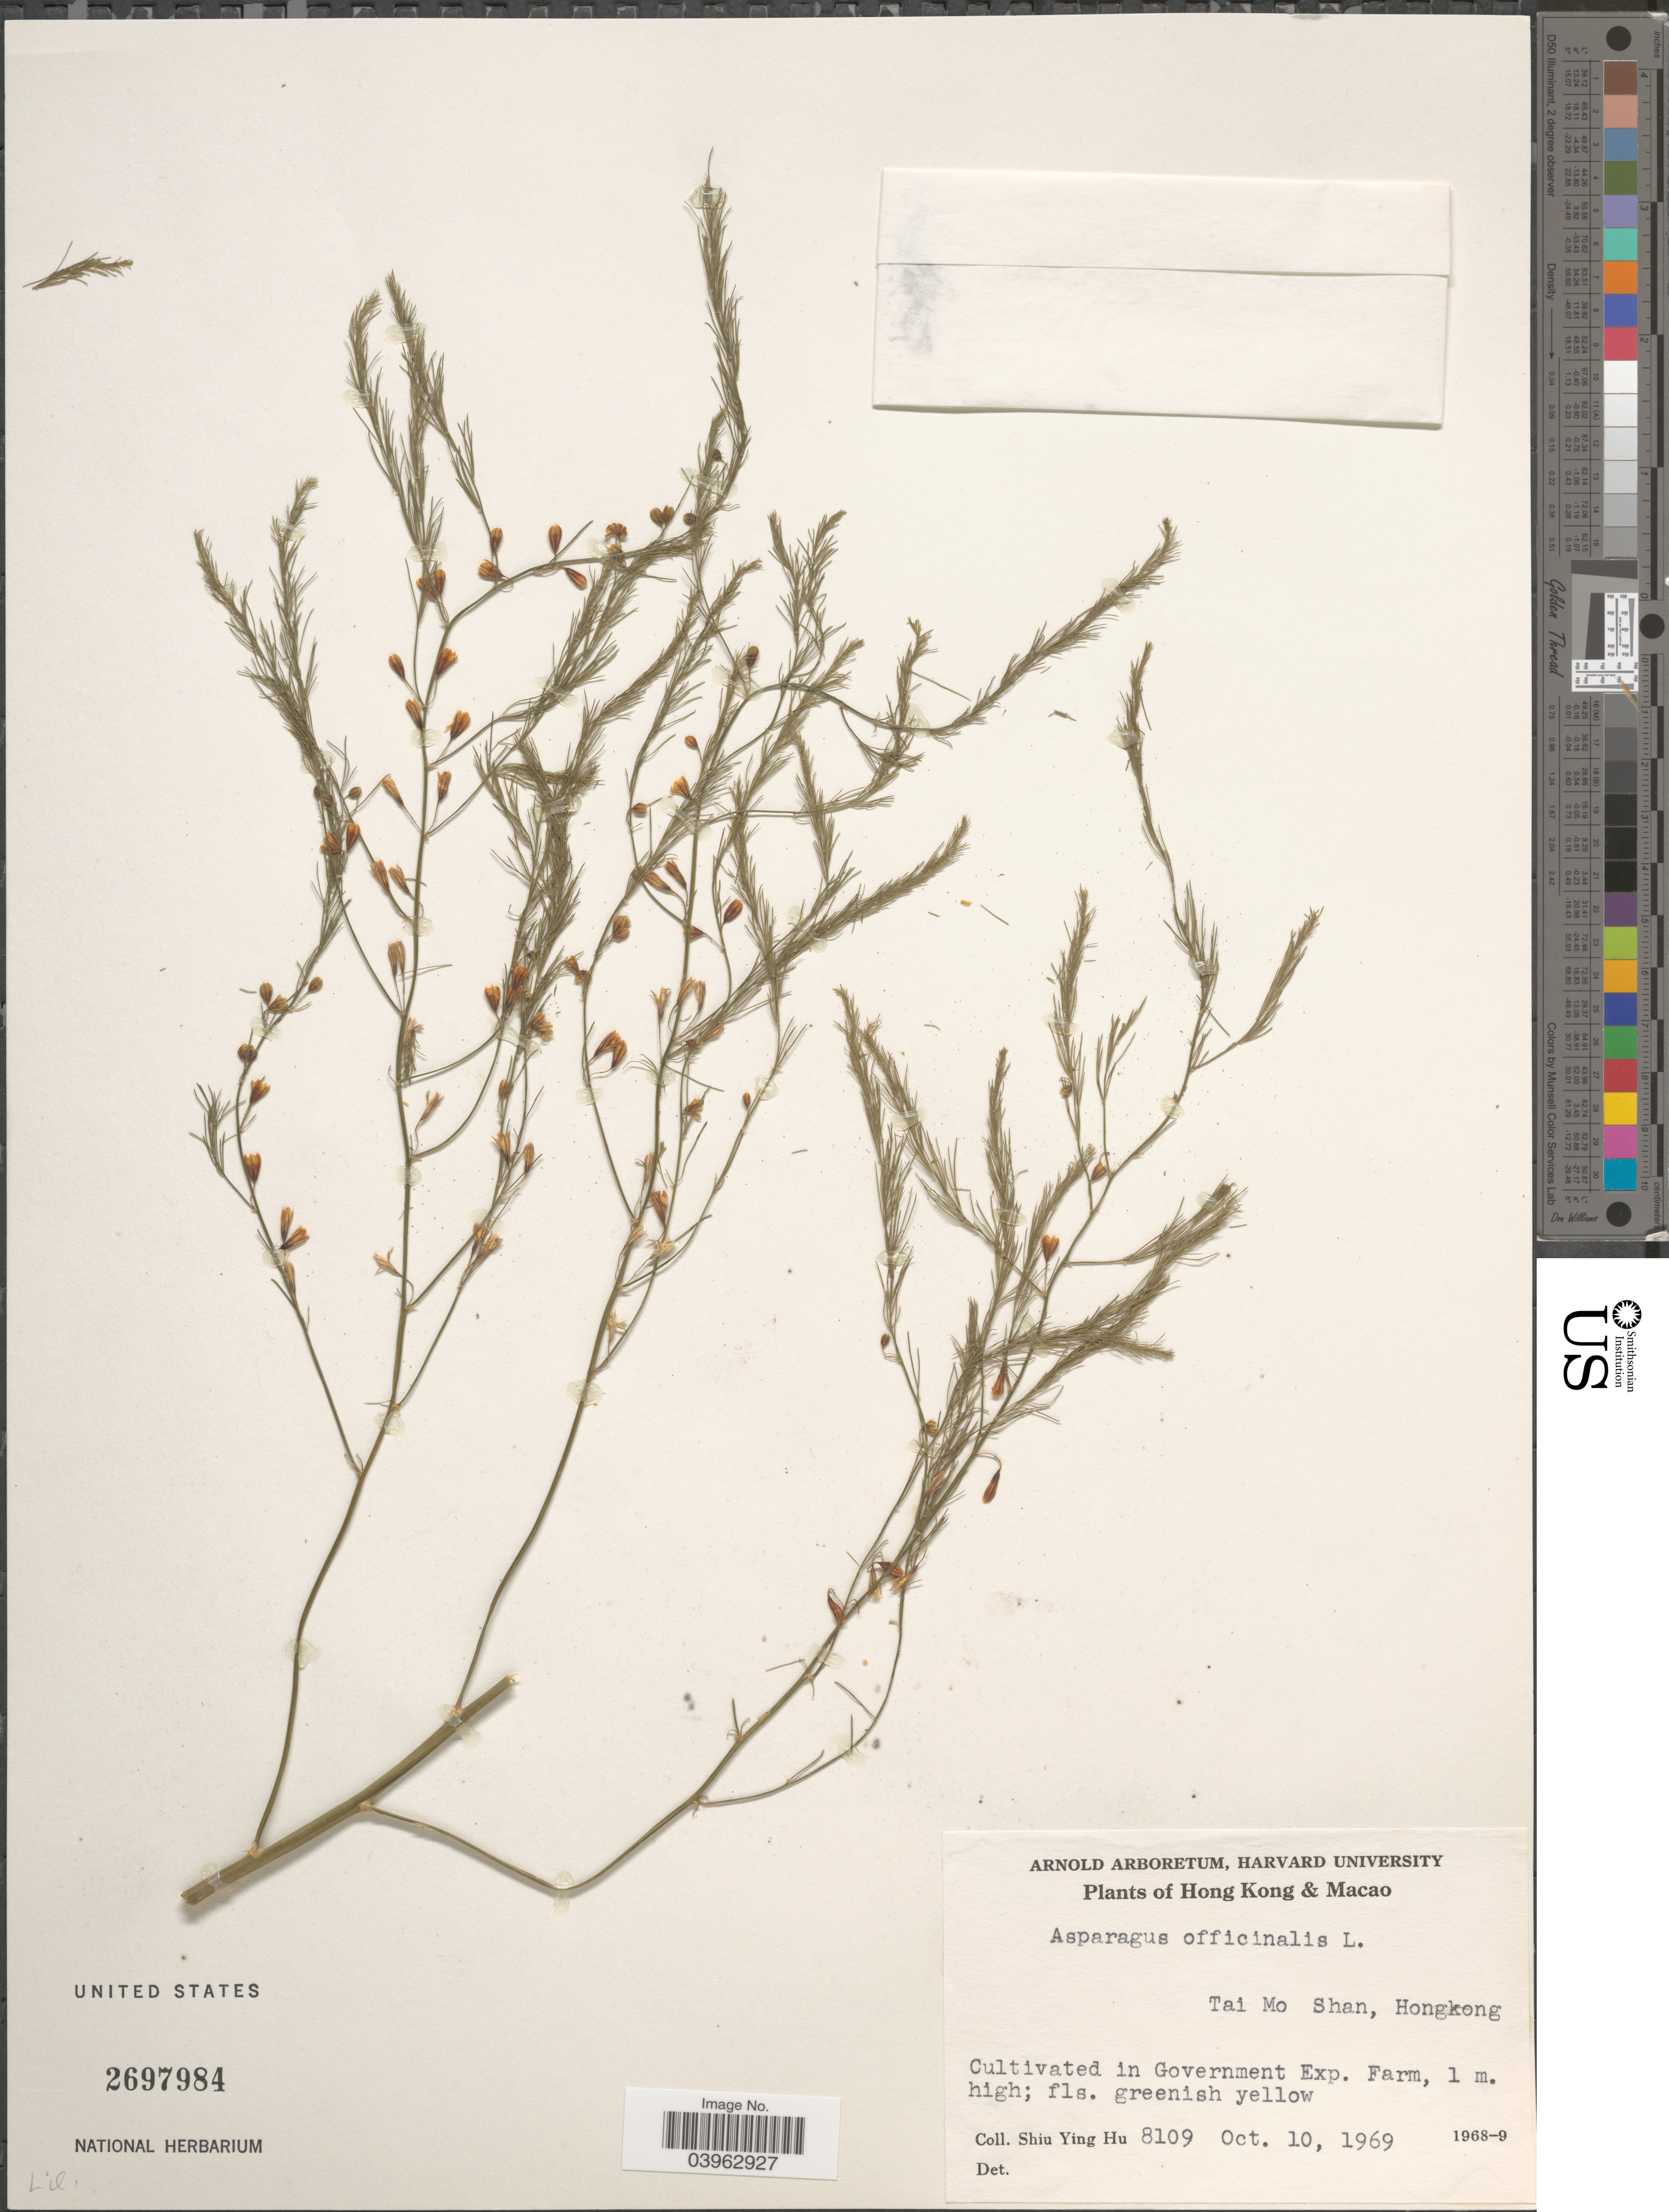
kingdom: Plantae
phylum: Tracheophyta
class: Liliopsida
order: Asparagales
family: Asparagaceae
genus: Asparagus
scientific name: Asparagus officinalis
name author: L.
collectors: S. Y. Hu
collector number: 8109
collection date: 1969-10-10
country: China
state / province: Hong Kong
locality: Tai Mo Shan, Hongkong. In Government Exp. Farm.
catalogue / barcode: US 2697984